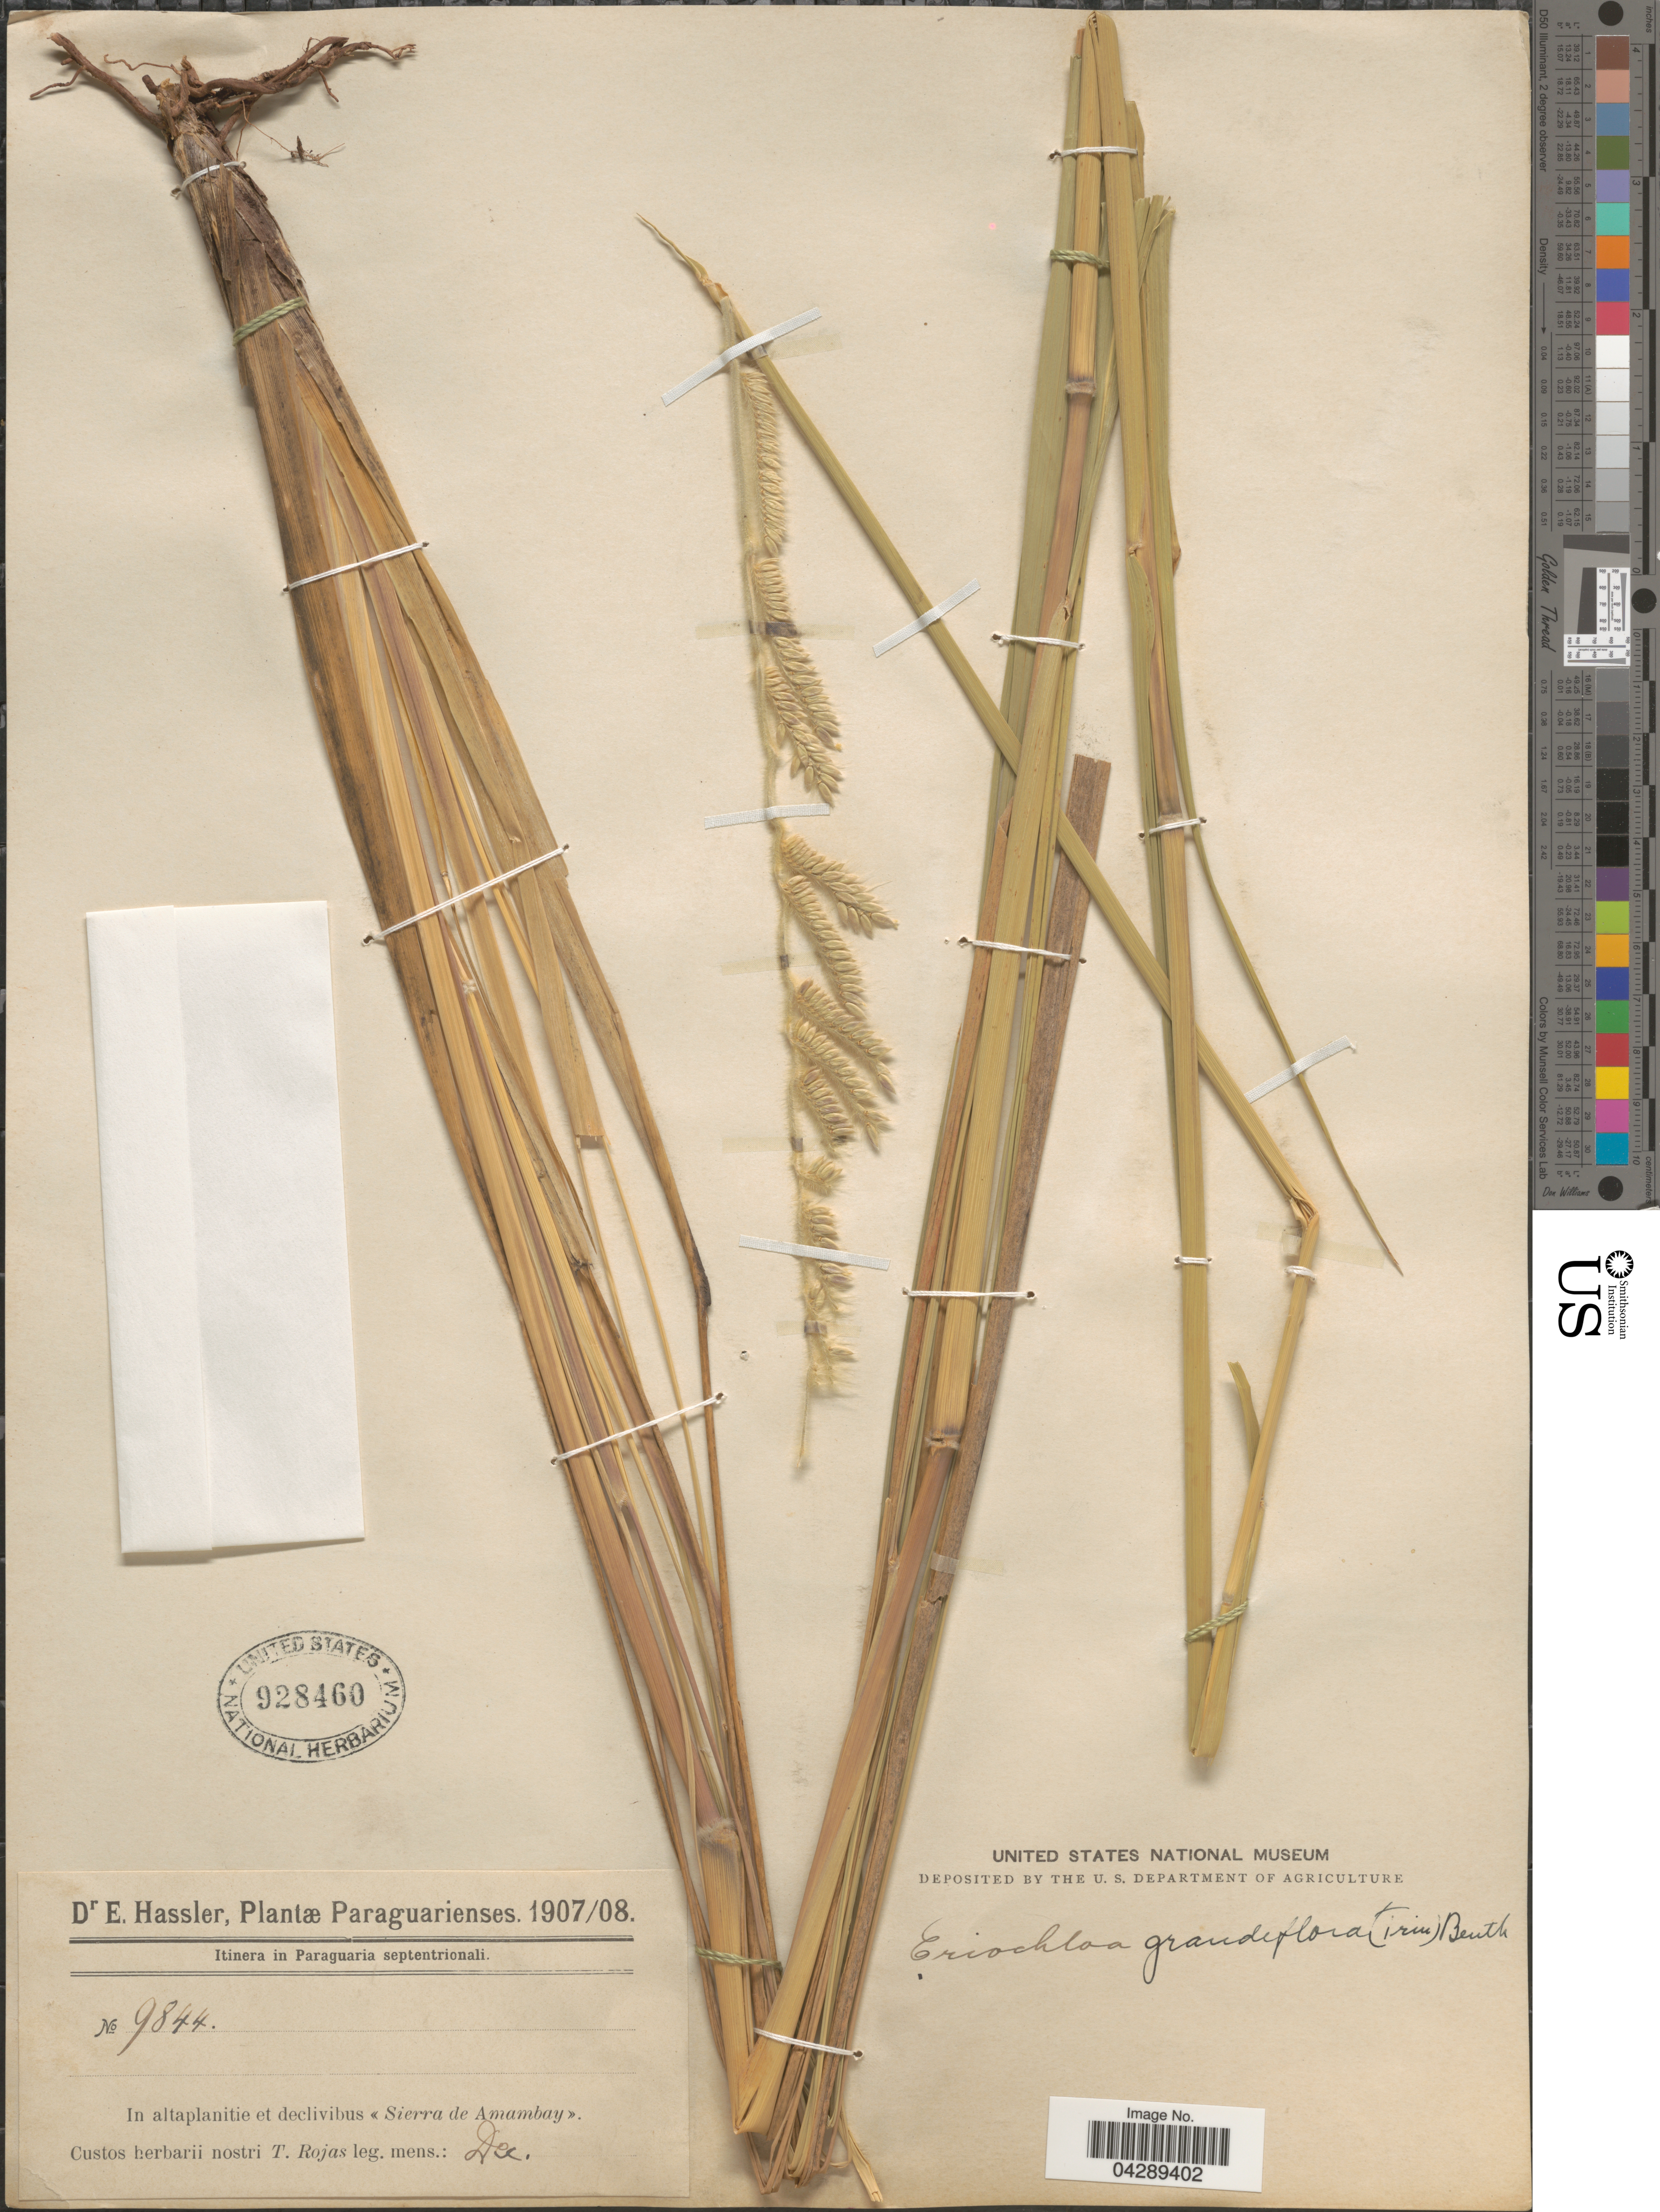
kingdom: Plantae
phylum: Tracheophyta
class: Liliopsida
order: Poales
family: Poaceae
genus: Eriochloa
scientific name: Eriochloa grandiflora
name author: (Trin.) Benth.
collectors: T. Rojas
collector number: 9844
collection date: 1907-12/1908-12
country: Paraguay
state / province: Amambay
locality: Itinera in Paraguaria septentrionali. In altaplanitie et declivibus «Sierra de Amambay».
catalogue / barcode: US 928460